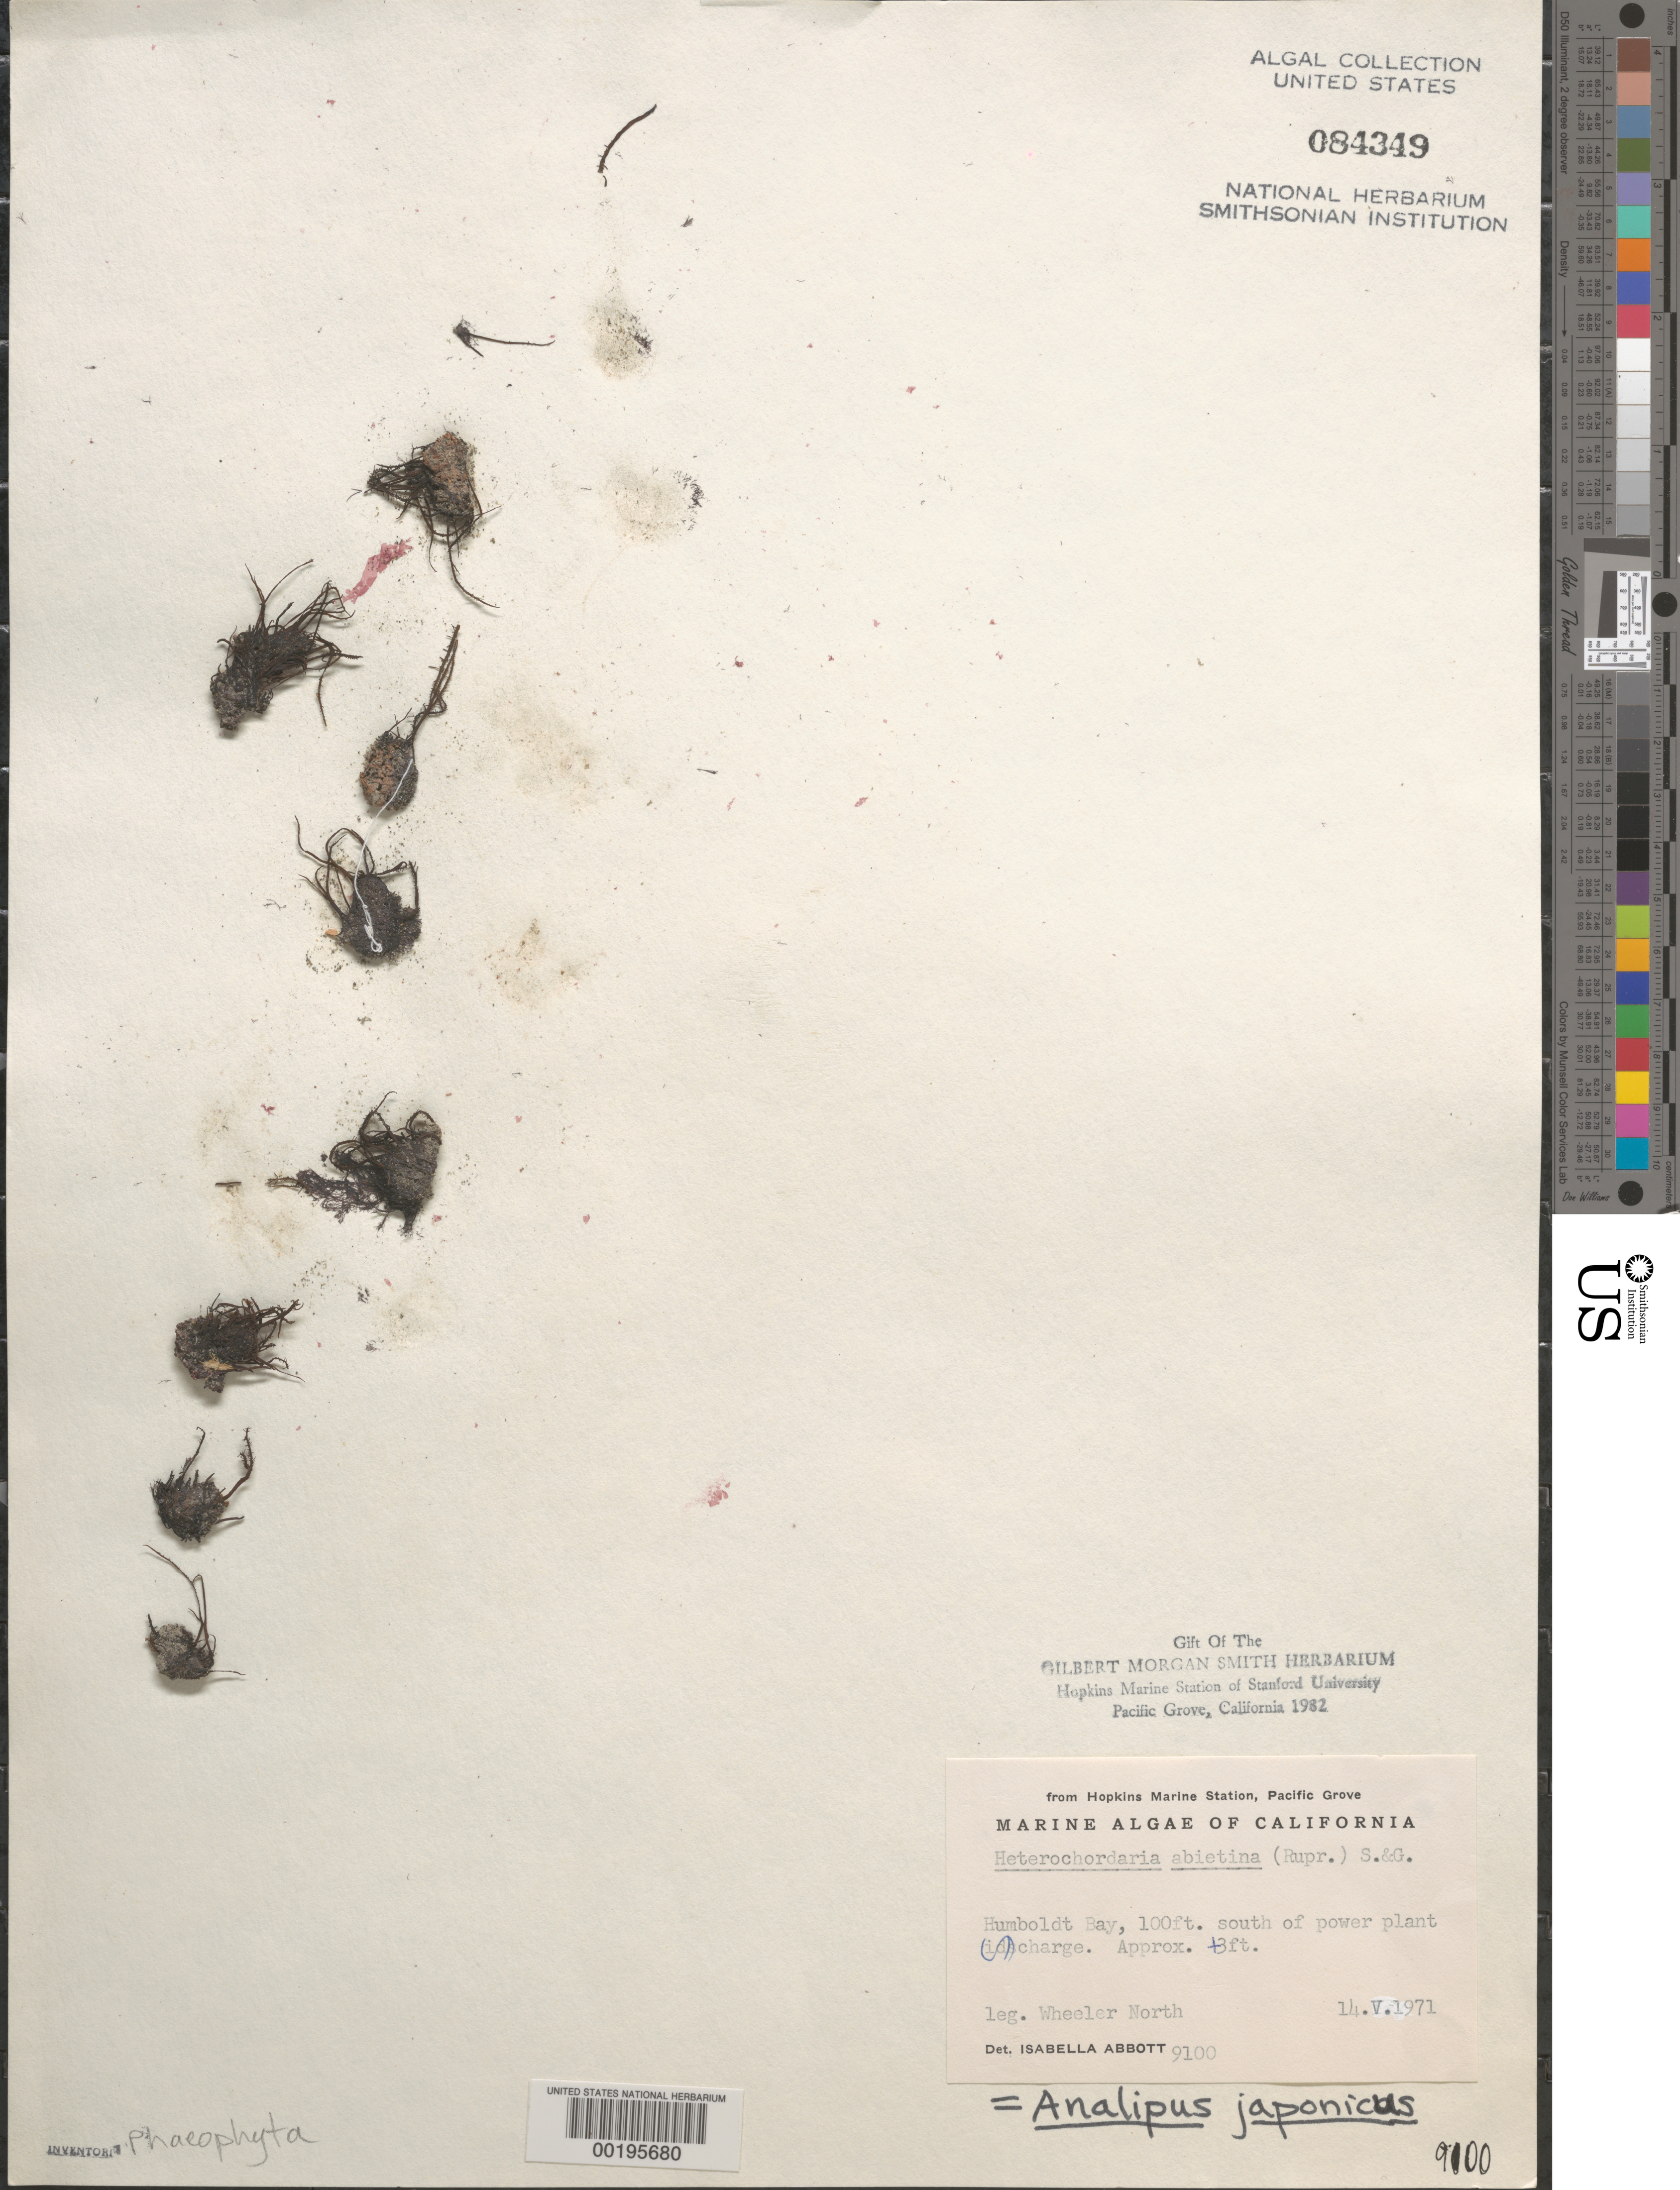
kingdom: Chromista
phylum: Ochrophyta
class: Phaeophyceae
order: Ectocarpales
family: Chordariaceae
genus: Analipus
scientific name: Analipus japonicus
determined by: Abbott, Isabella A.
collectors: W. North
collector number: IAA 9100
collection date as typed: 14 May 1971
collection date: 1971-05-14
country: United States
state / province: California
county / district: Humboldt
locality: Humboldt Bay, south of PG & E discharge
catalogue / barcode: US 84349